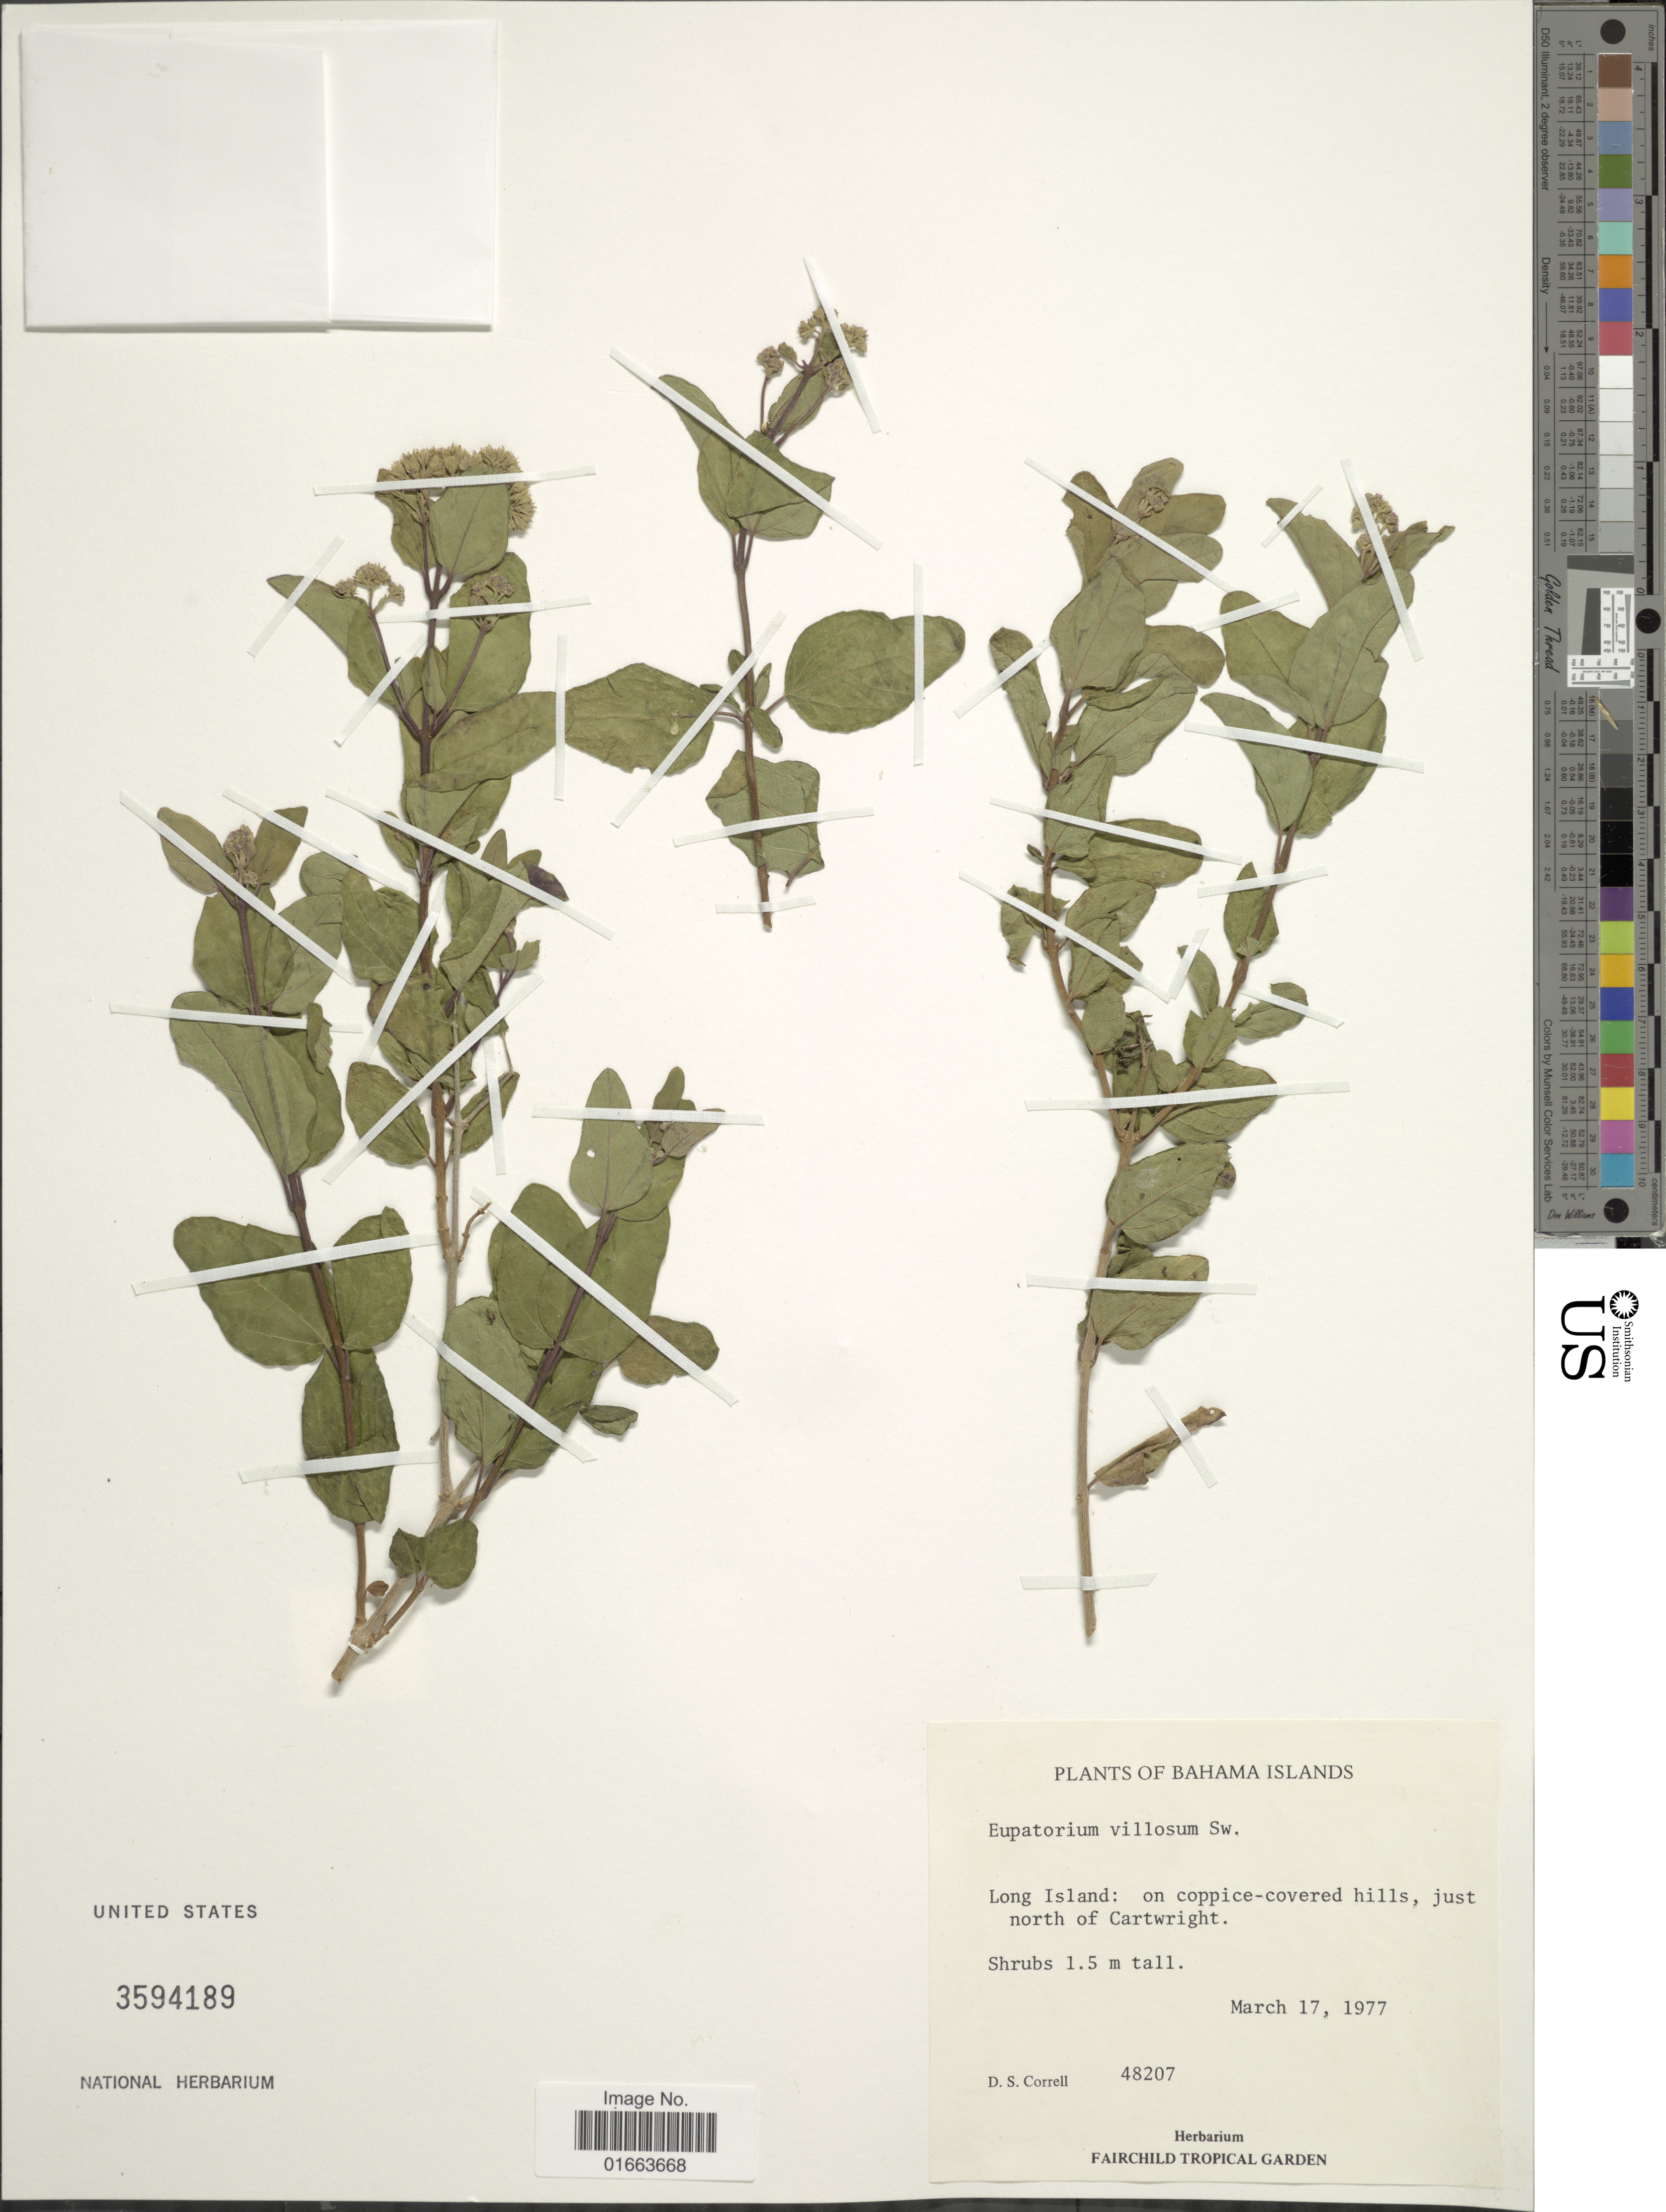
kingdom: Plantae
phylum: Tracheophyta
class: Magnoliopsida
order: Asterales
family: Asteraceae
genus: Koanophyllon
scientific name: Koanophyllon villosum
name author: (Sw.) R.M. King & H. Rob.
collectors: D. S. Correll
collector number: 48207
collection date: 1977-03-17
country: Bahamas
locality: Long Islands: on coppice-covered hills, just north of Cartwright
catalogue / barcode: US 35941589